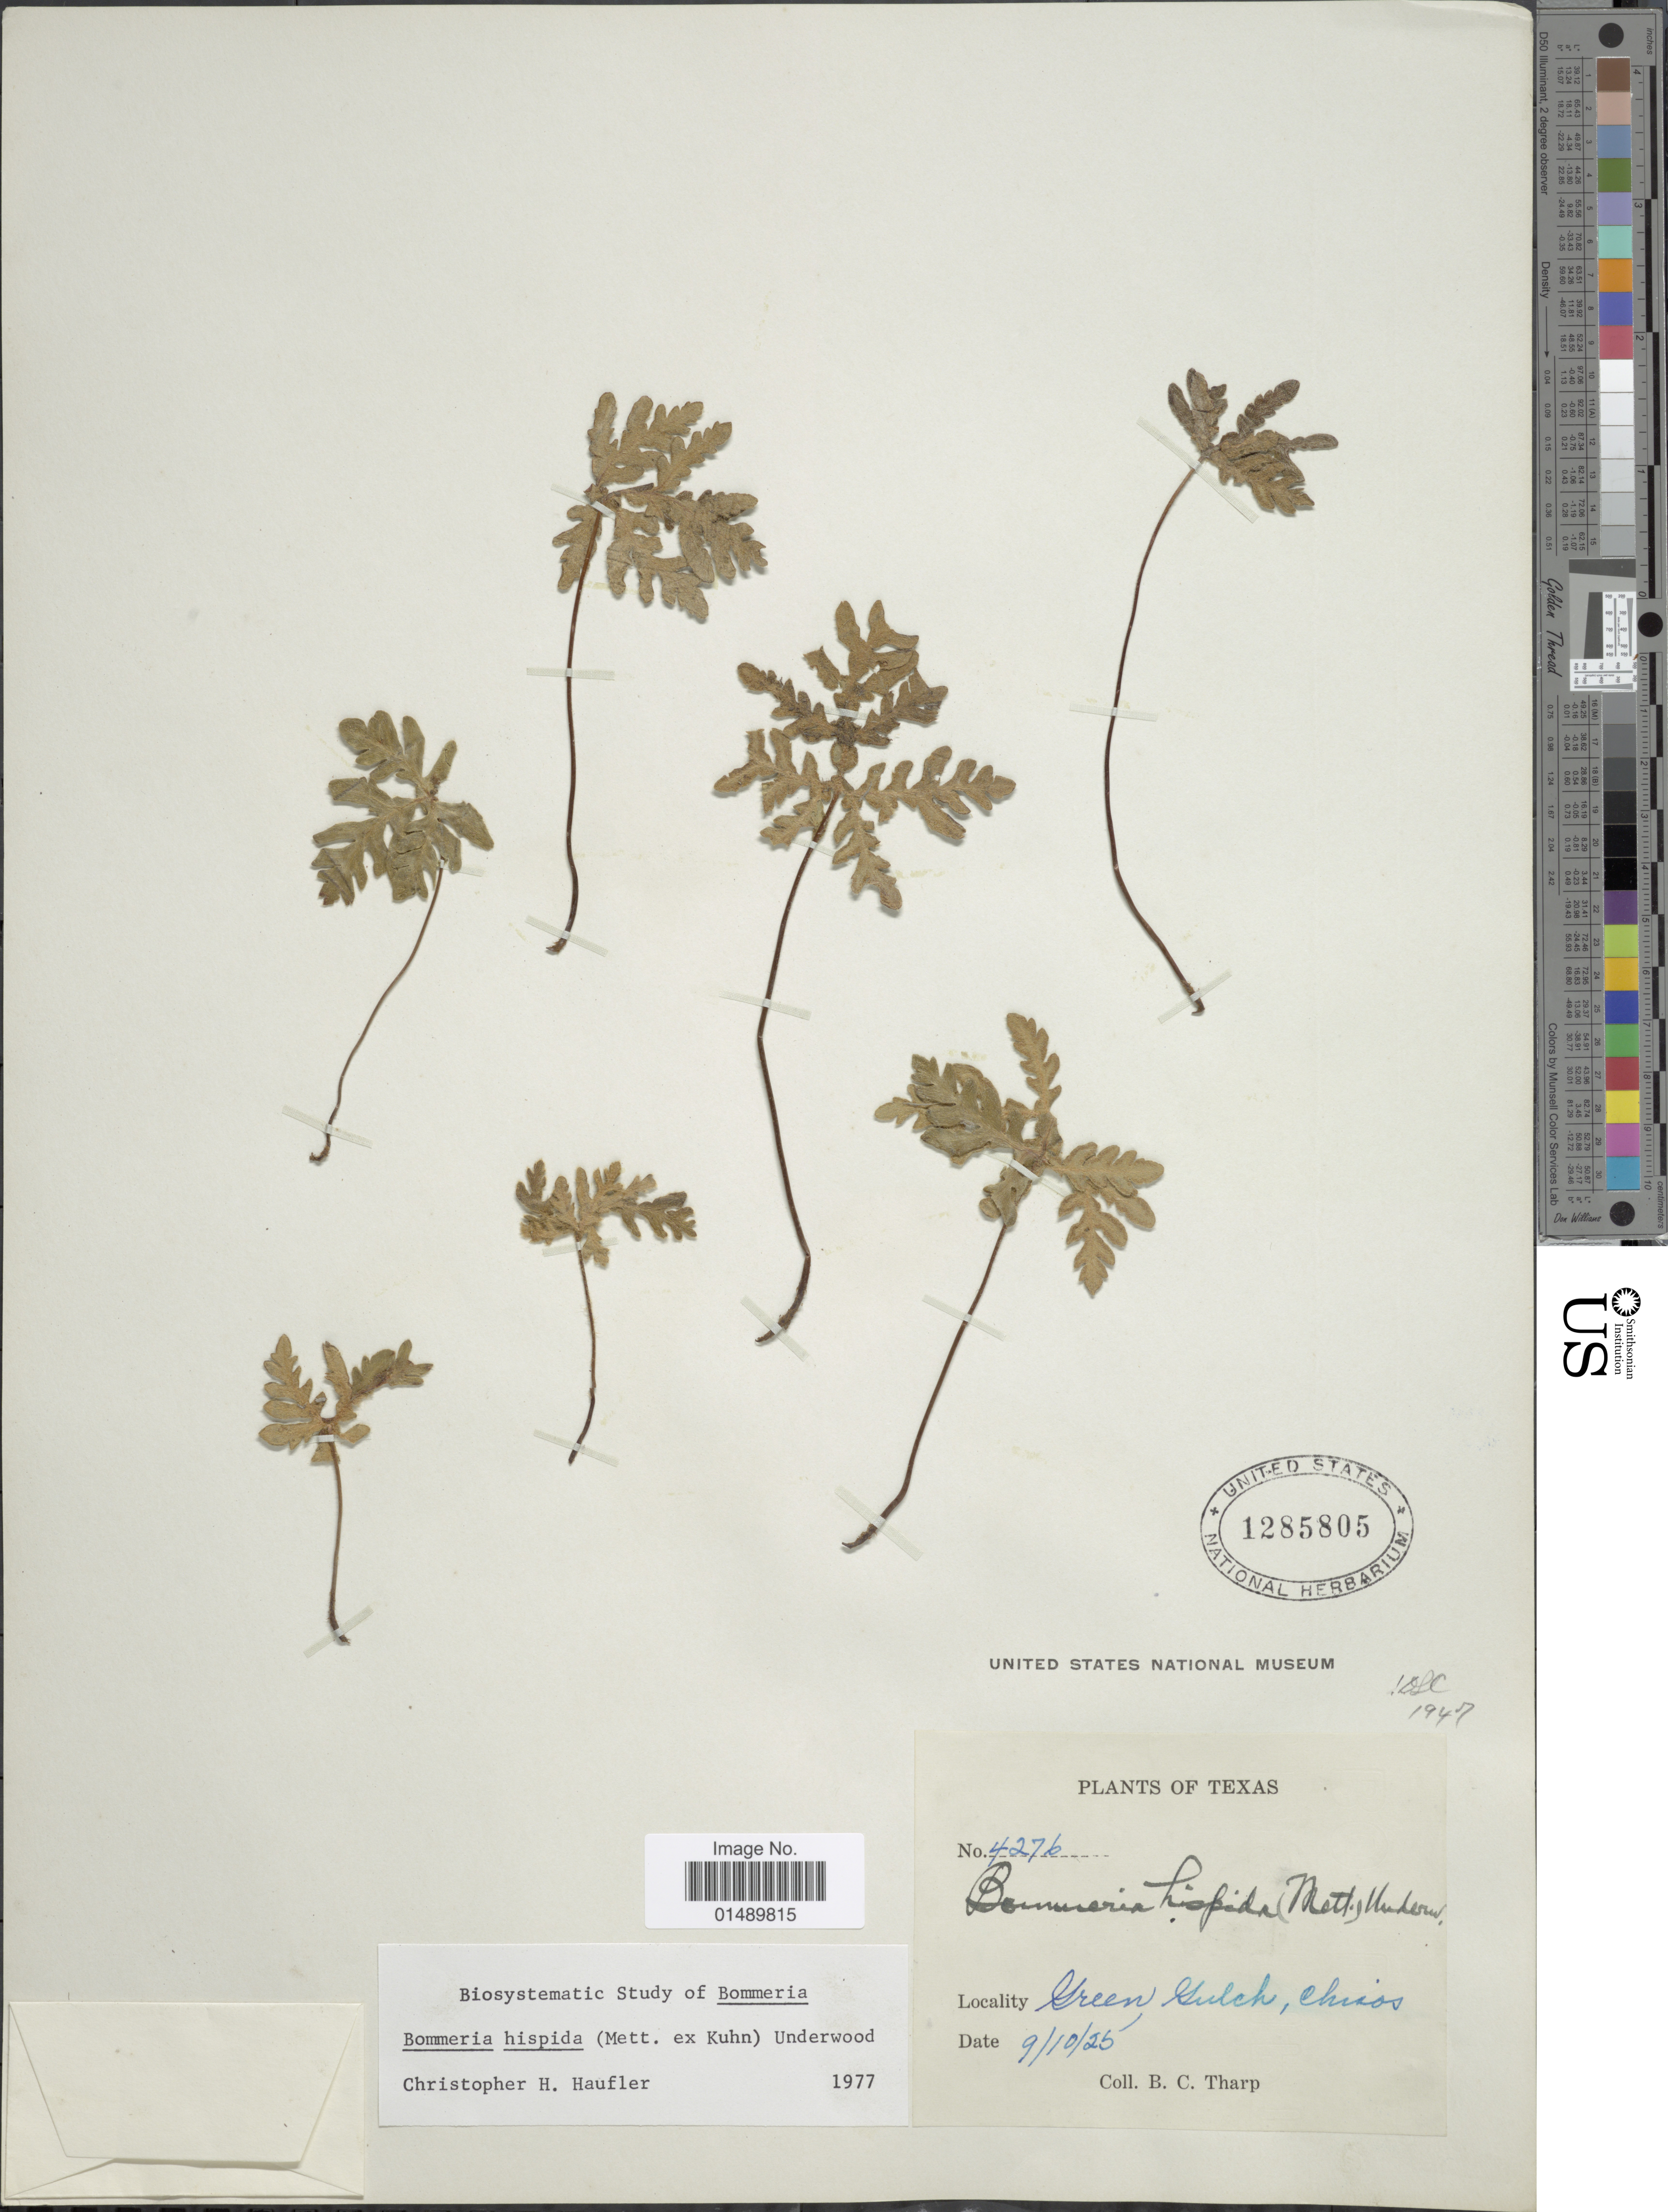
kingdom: Plantae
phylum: Tracheophyta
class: Polypodiopsida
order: Polypodiales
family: Pteridaceae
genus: Bommeria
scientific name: Bommeria hispida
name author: (Mett. ex Kuhn) Underw.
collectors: B. C. Tharp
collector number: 4276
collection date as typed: Transcribed d/m/y: 10/9/25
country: United States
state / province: Texas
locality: Texas, Green Gulch, Chiros.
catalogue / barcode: US 1285805